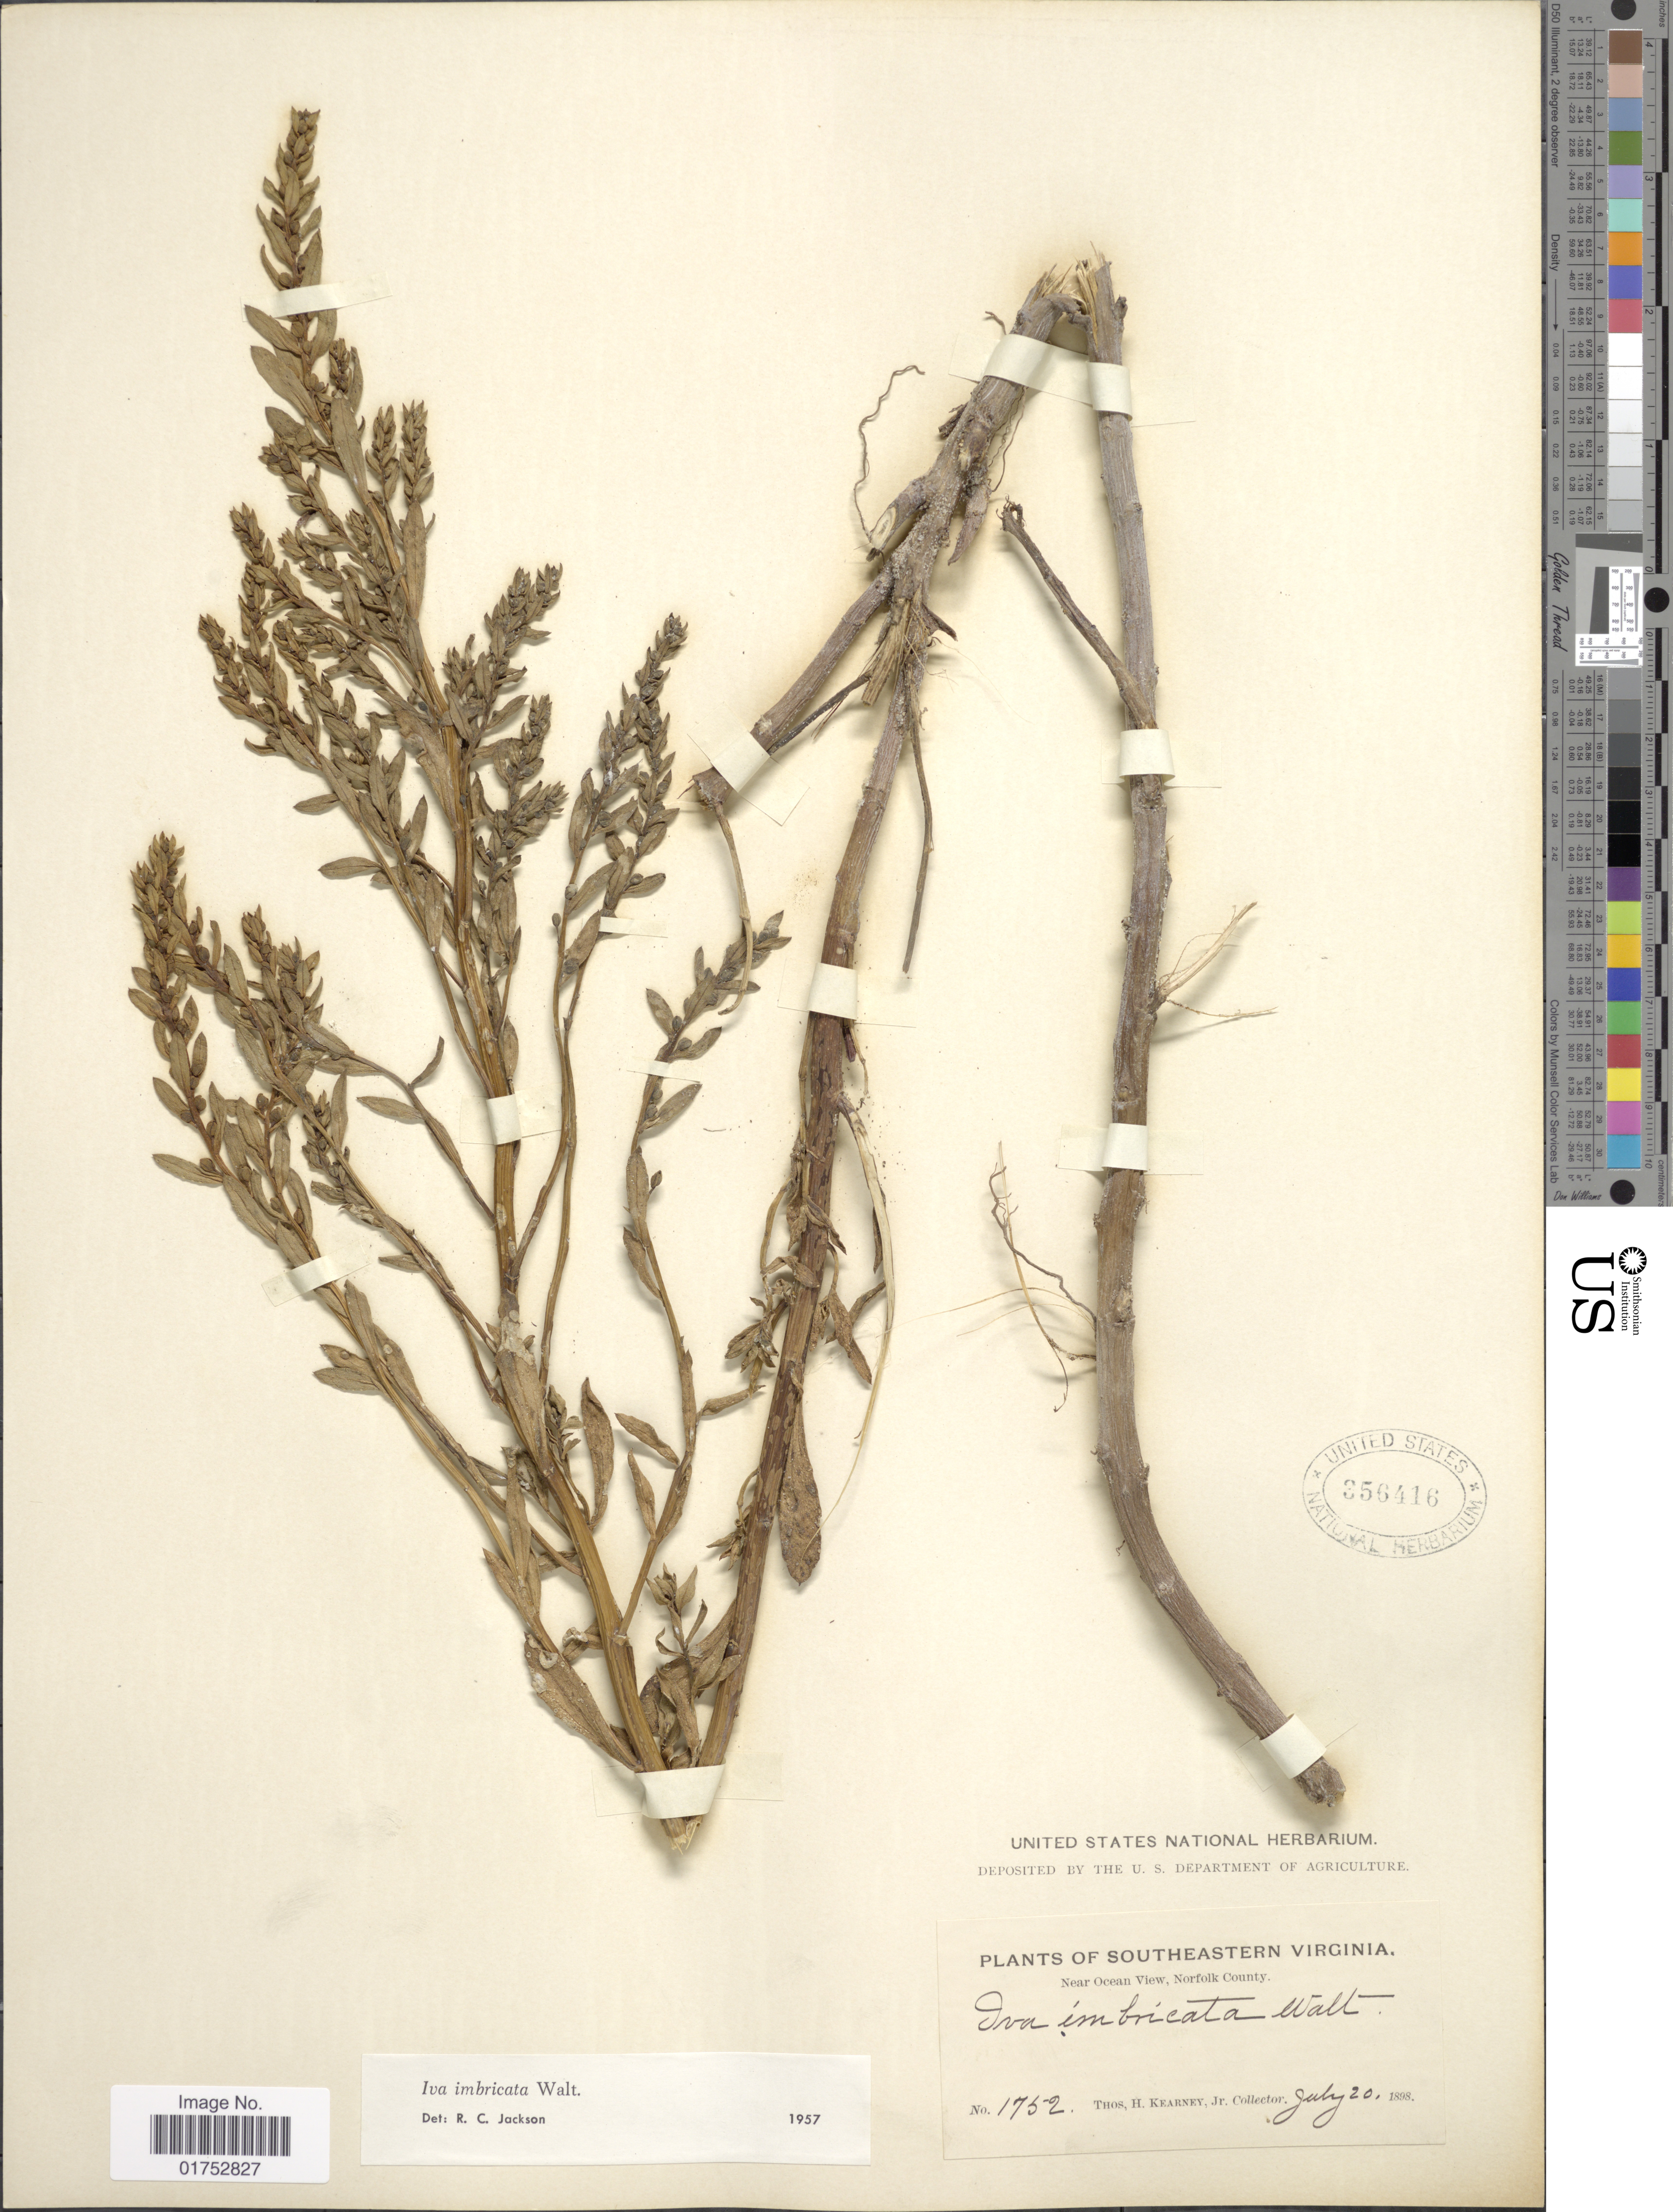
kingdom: Plantae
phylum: Tracheophyta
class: Magnoliopsida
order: Asterales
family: Asteraceae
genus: Iva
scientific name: Iva imbricata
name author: Walter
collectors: T. H. Kearney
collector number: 1752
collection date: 1898-07-20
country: United States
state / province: Virginia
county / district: City of Norfolk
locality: Southeastern Virginia, near Ocean View, Norfolk County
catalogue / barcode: US 356416